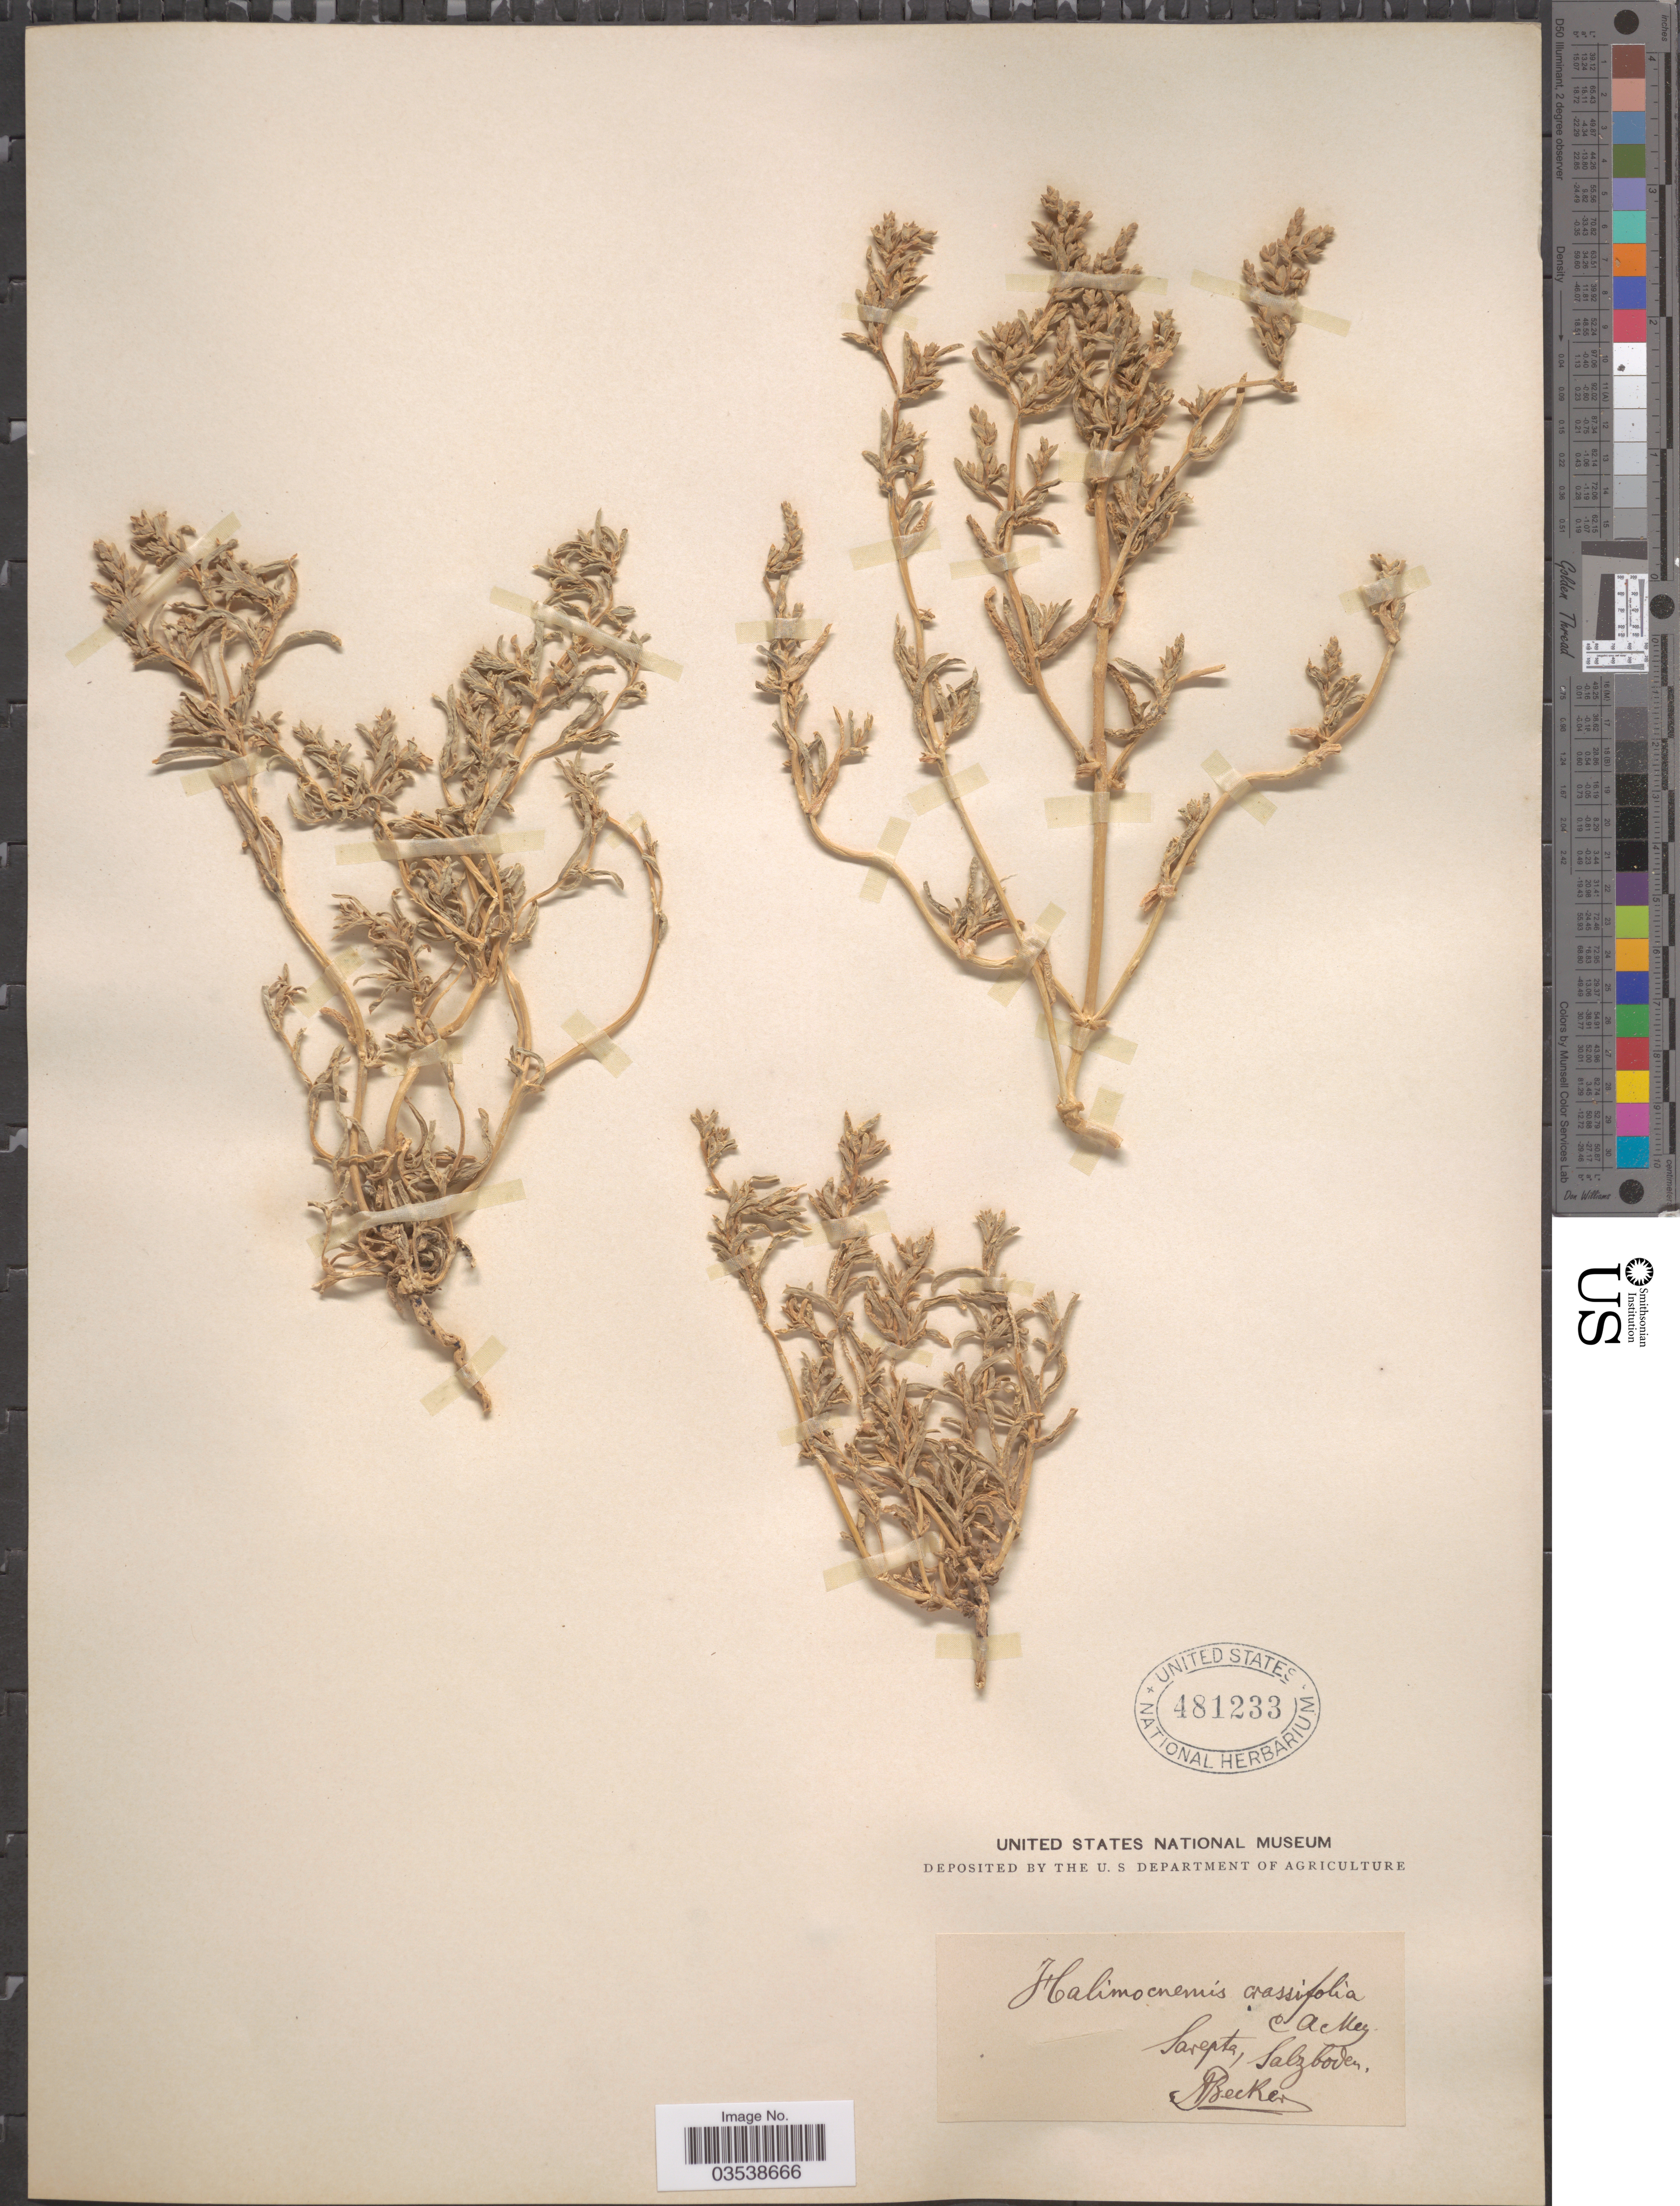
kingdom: Plantae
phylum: Tracheophyta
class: Magnoliopsida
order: Caryophyllales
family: Amaranthaceae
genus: Halimocnemis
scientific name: Halimocnemis crassifolia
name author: (Pall.) C.A. Mey.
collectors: A. Becker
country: Russian Federation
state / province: Volgograd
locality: Sarepta.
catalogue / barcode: US 481233